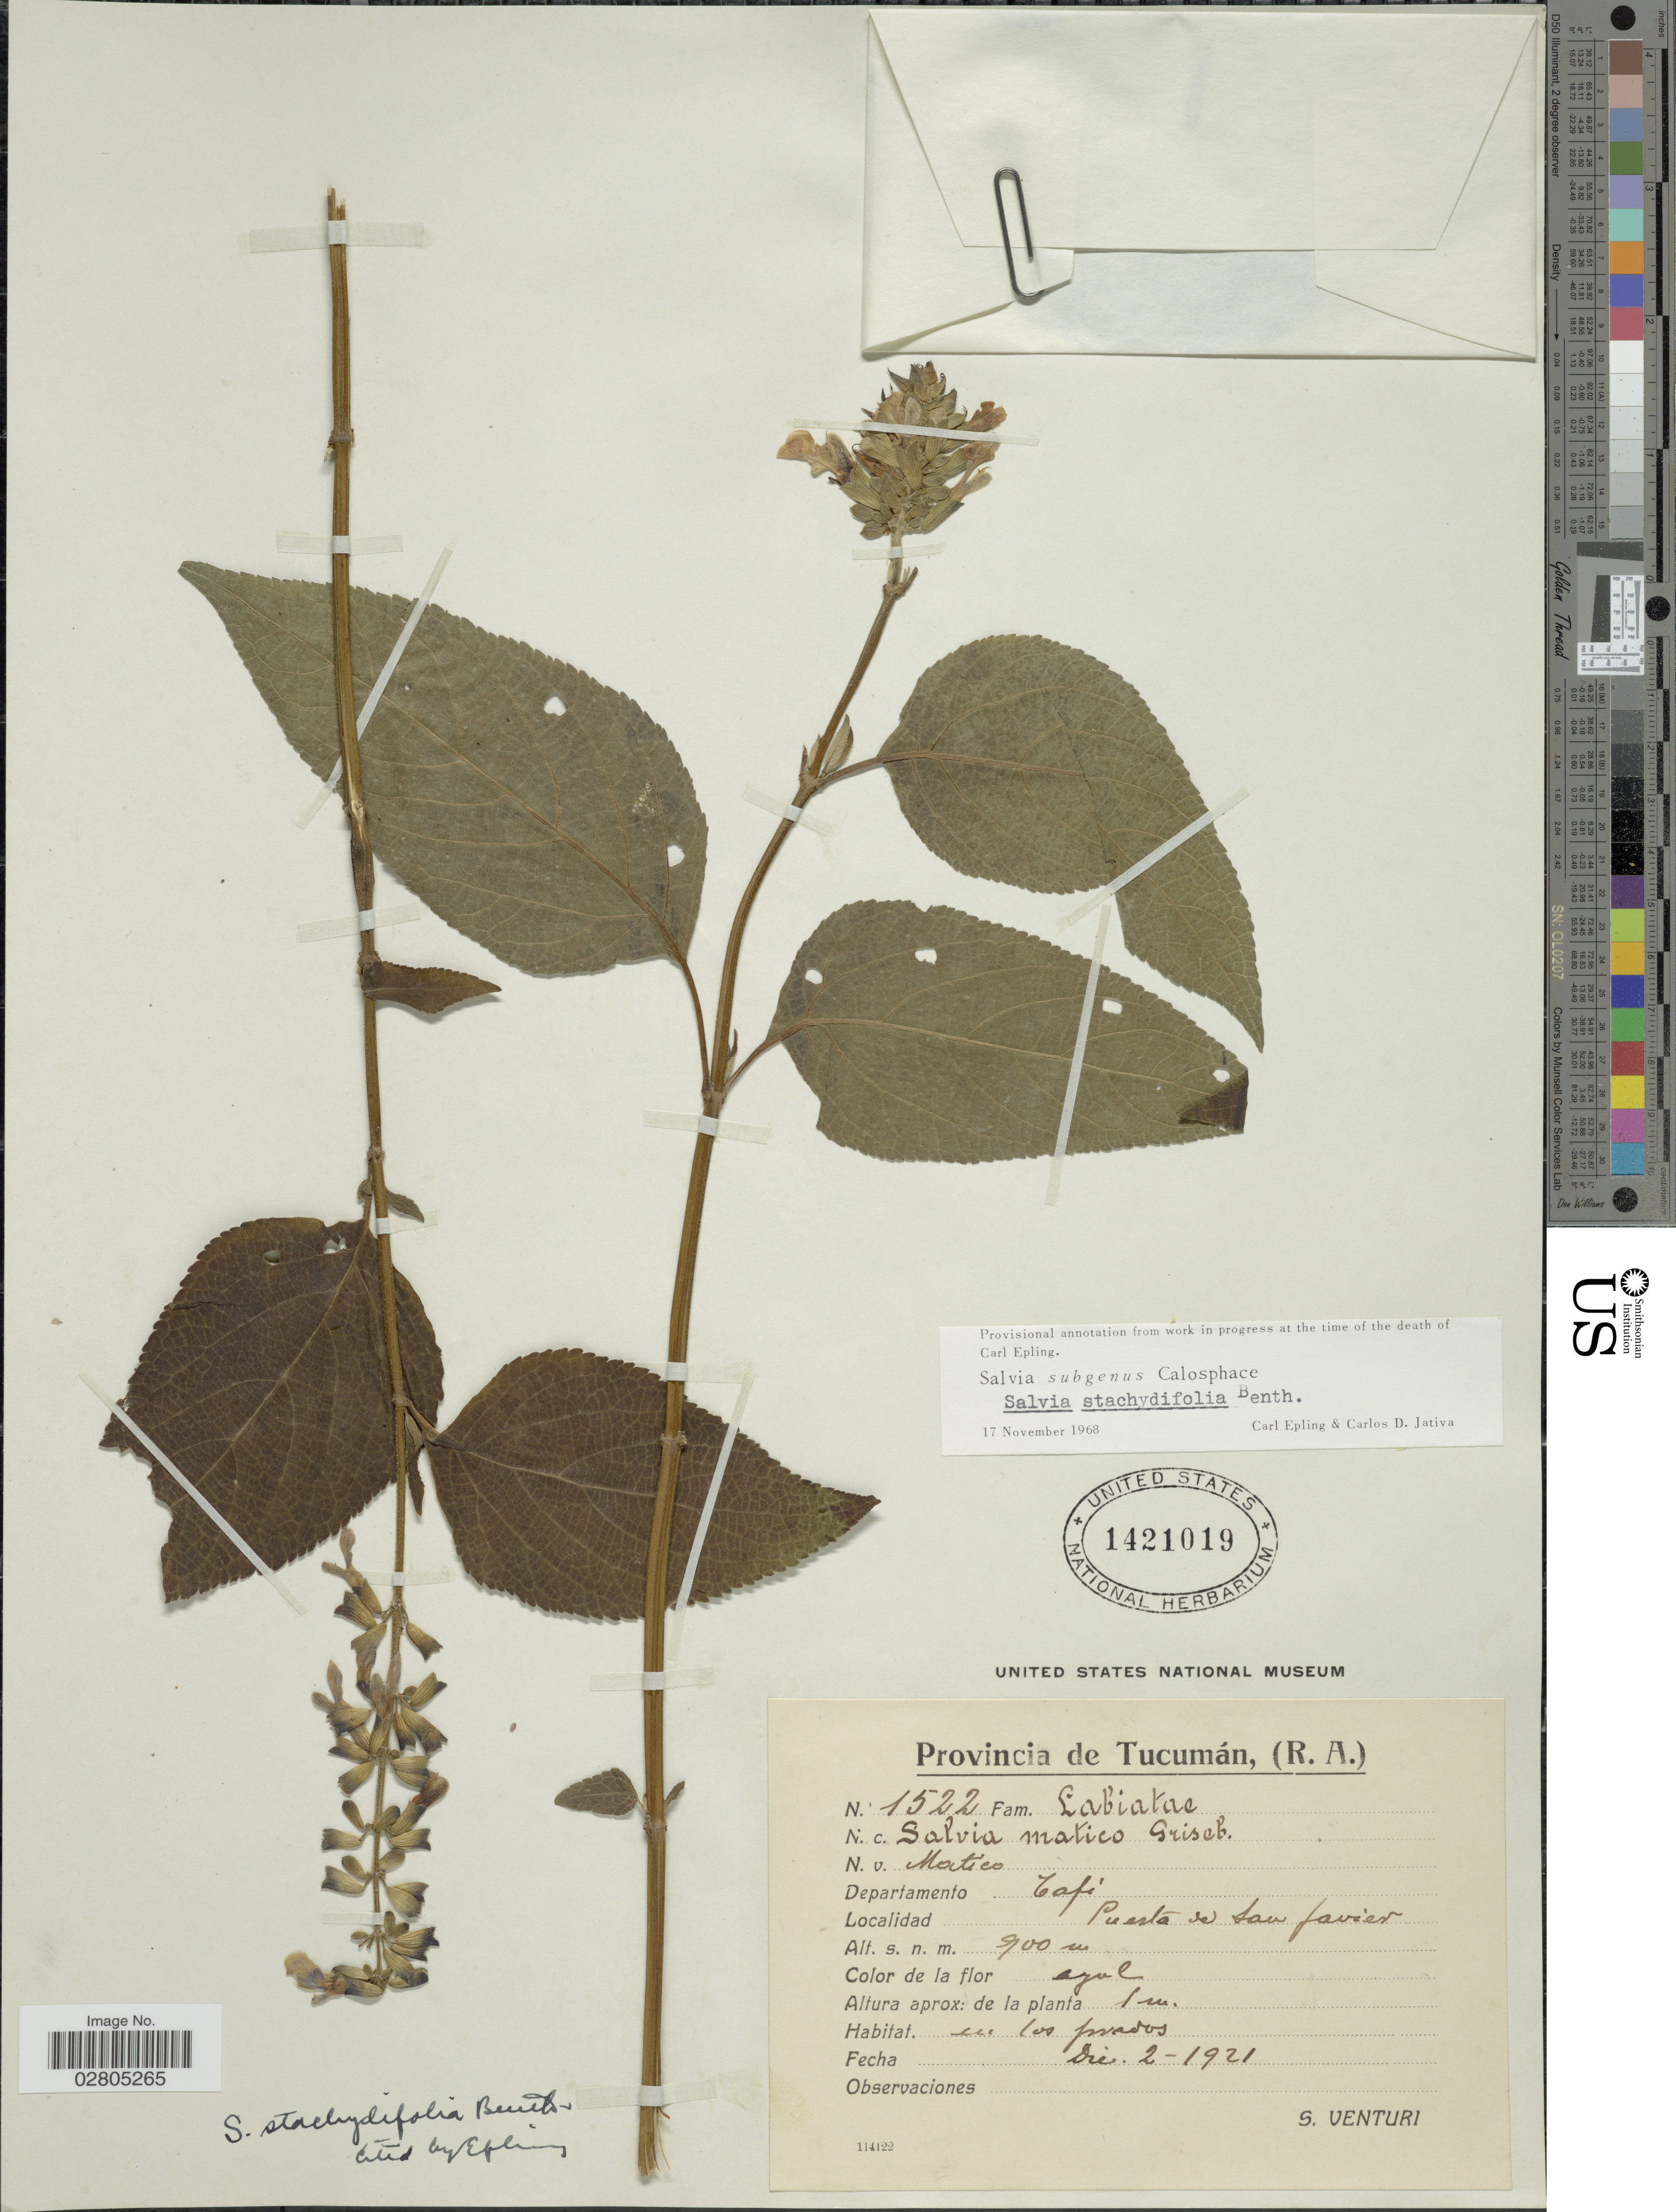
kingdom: Plantae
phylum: Tracheophyta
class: Magnoliopsida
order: Lamiales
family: Lamiaceae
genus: Salvia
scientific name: Salvia stachydifolia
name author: Benth.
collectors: S. Venturi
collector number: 1522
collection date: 1921-12-02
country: Argentina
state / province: Tucuman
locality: Provincia de Tucumán, (R.A.), Departamento Tafi, Puerta de San Javier.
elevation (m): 900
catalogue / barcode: US 1421019